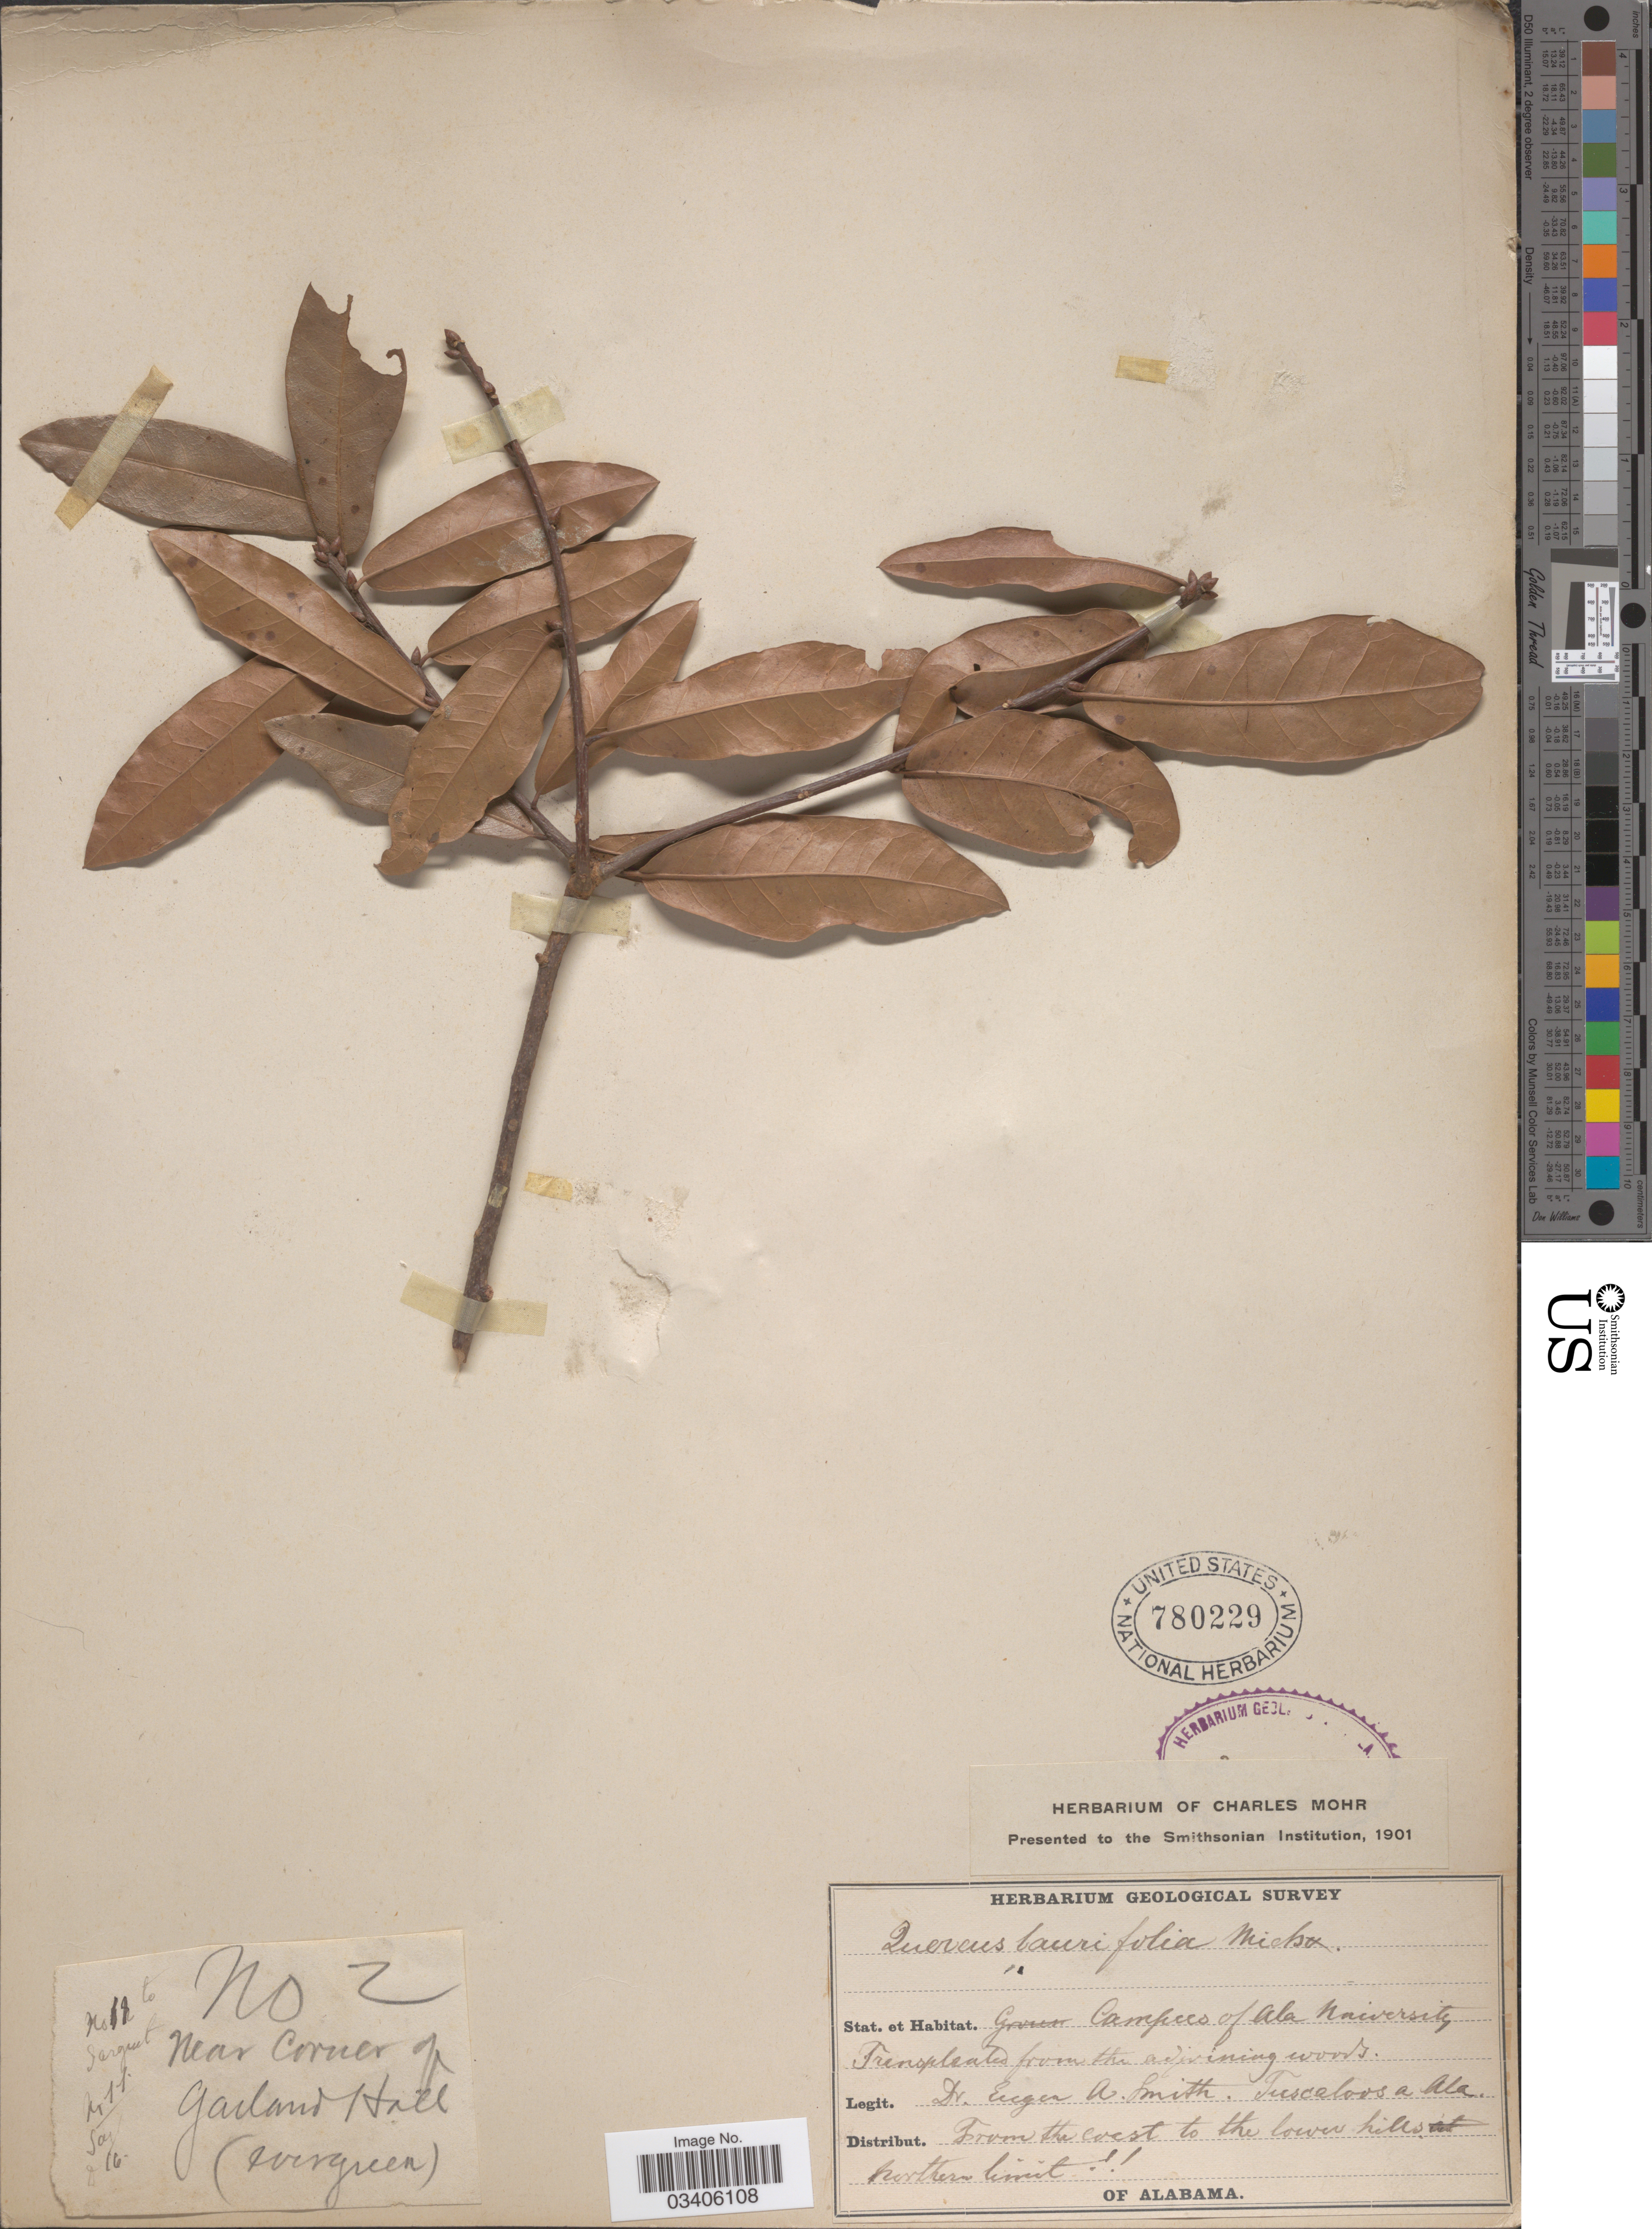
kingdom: Plantae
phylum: Tracheophyta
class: Magnoliopsida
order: Fagales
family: Fagaceae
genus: Quercus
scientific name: Quercus laurifolia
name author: Michx.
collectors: E. A. Smith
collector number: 2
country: United States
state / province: Alabama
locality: Near corner of Garland Hill. Campus of Ala University. Tuscaloosa [unsure placement] From the coast to the lower hills northern limit.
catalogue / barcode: US 780229